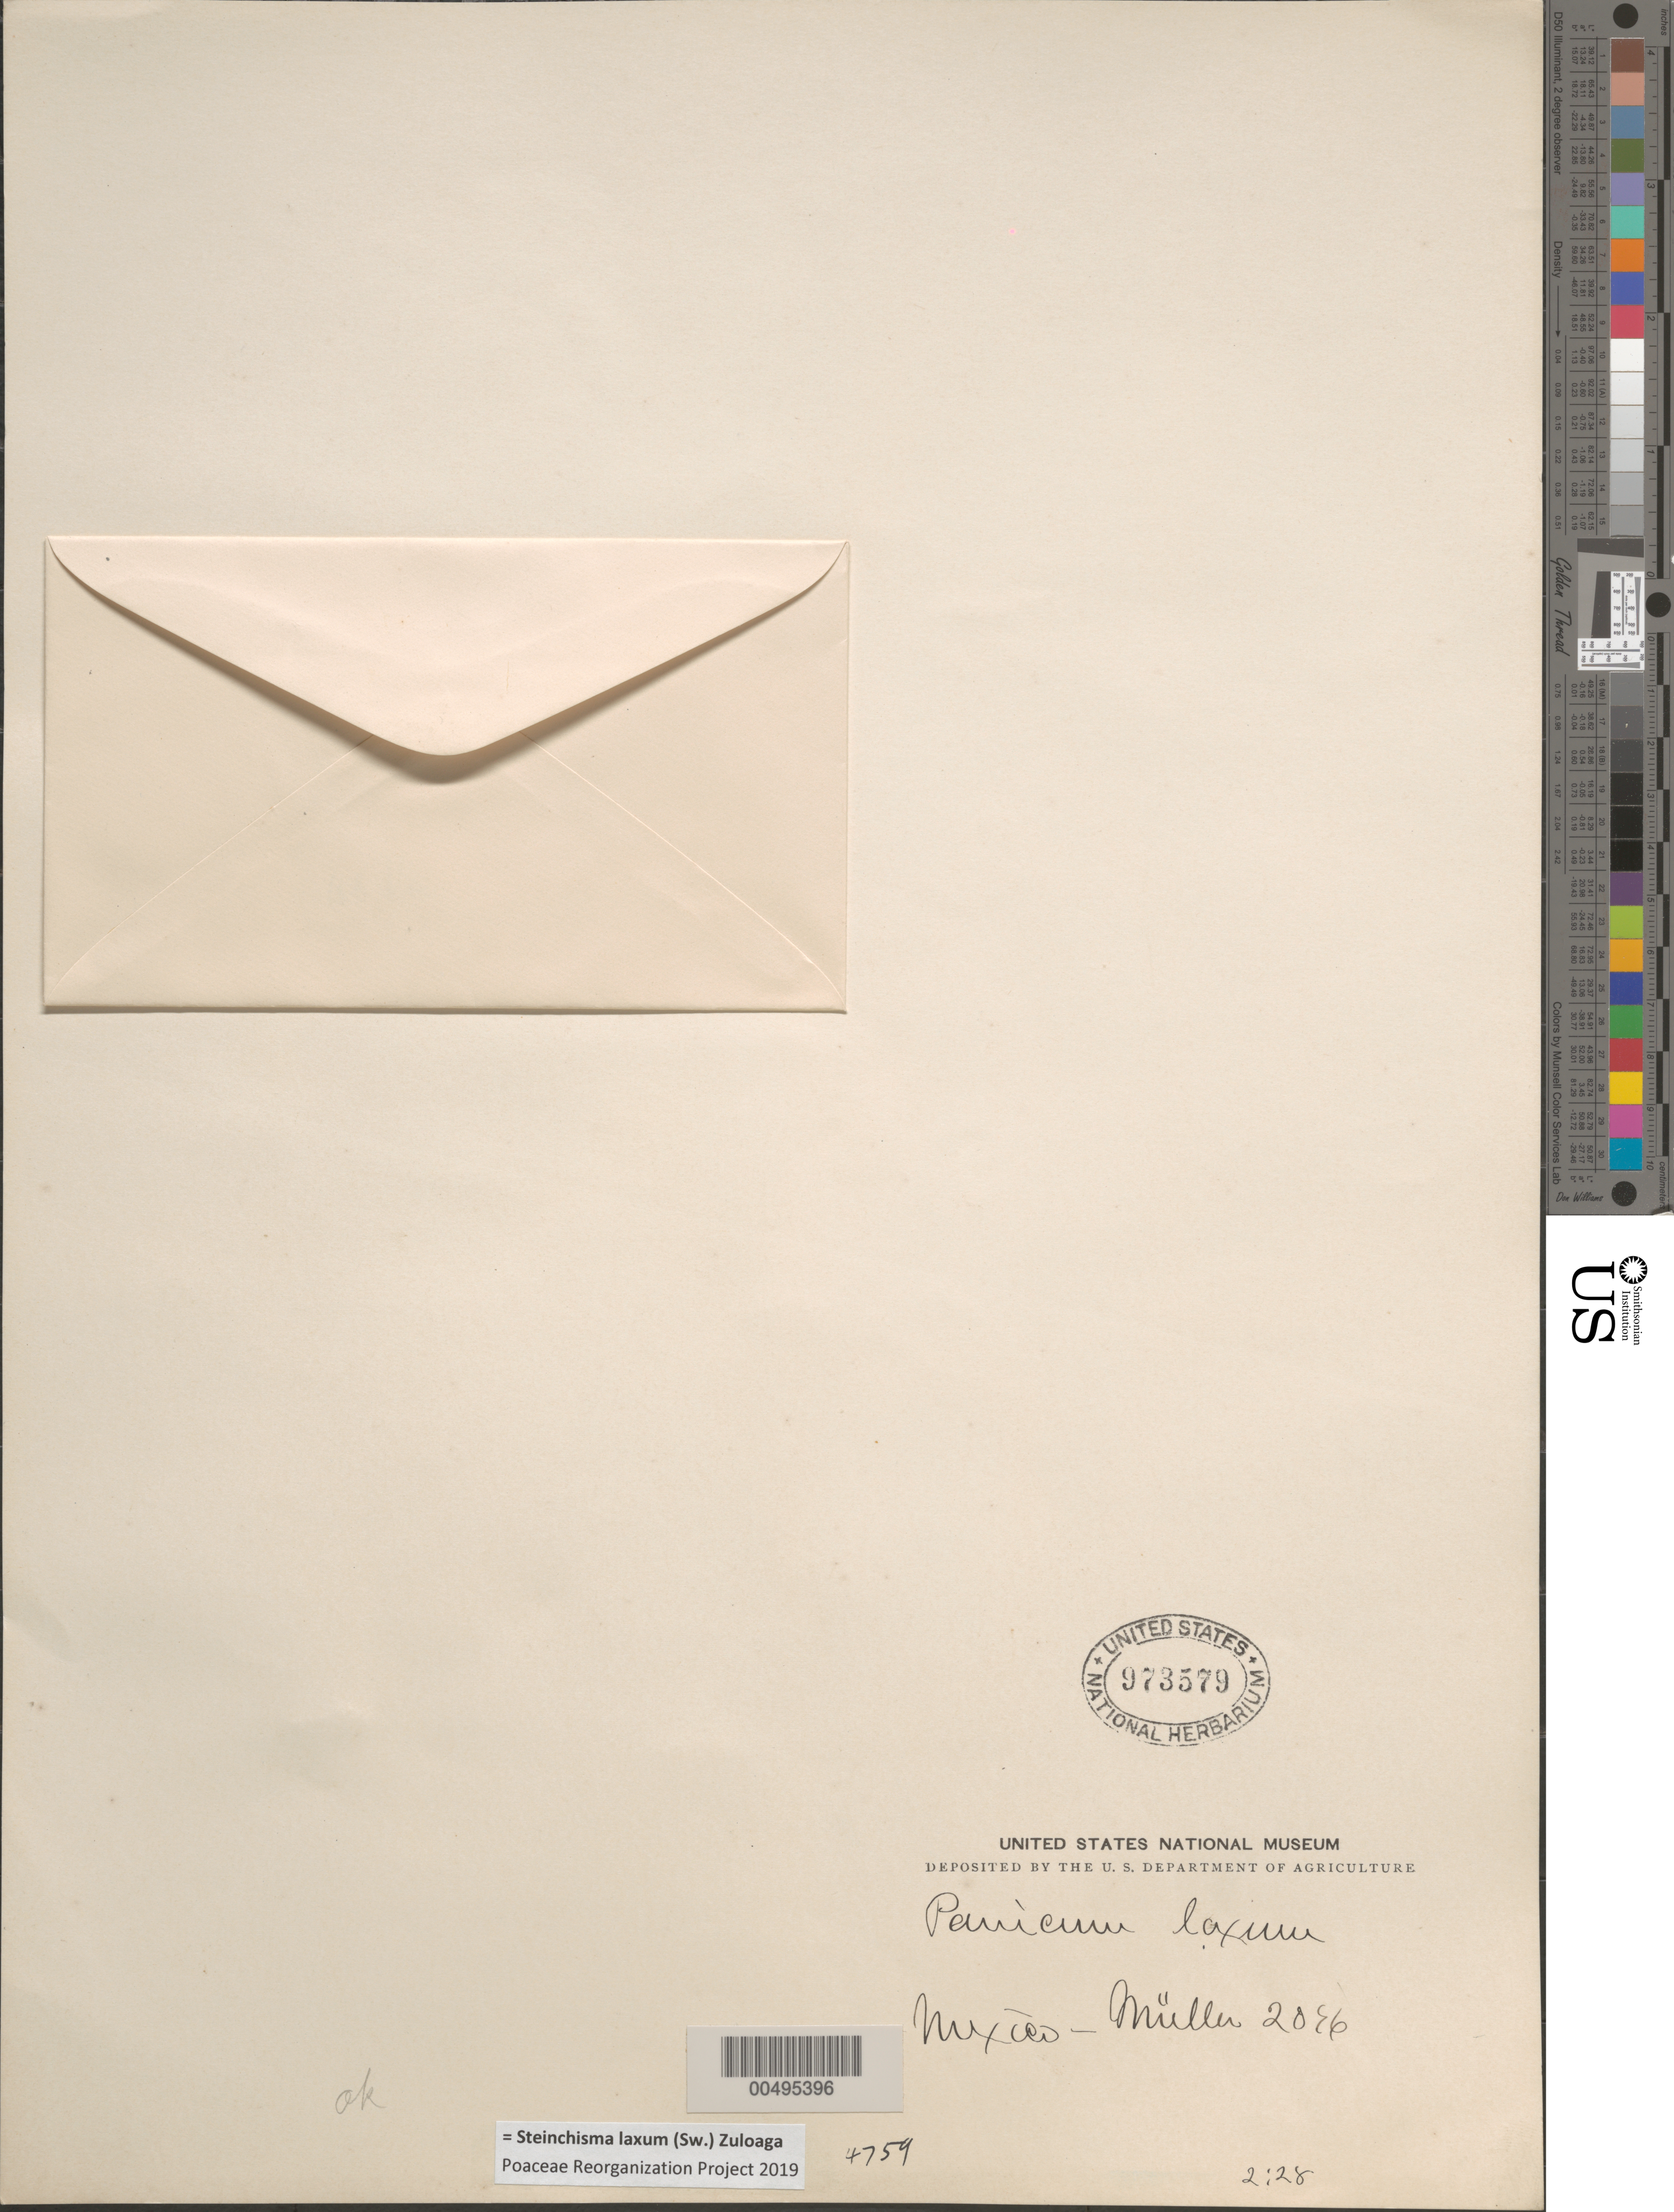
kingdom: Plantae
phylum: Tracheophyta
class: Liliopsida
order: Poales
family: Poaceae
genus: Panicum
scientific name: Panicum laxum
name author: Sw.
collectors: -. Mller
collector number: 2096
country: Mexico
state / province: Durango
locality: San Ramon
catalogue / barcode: US 973579